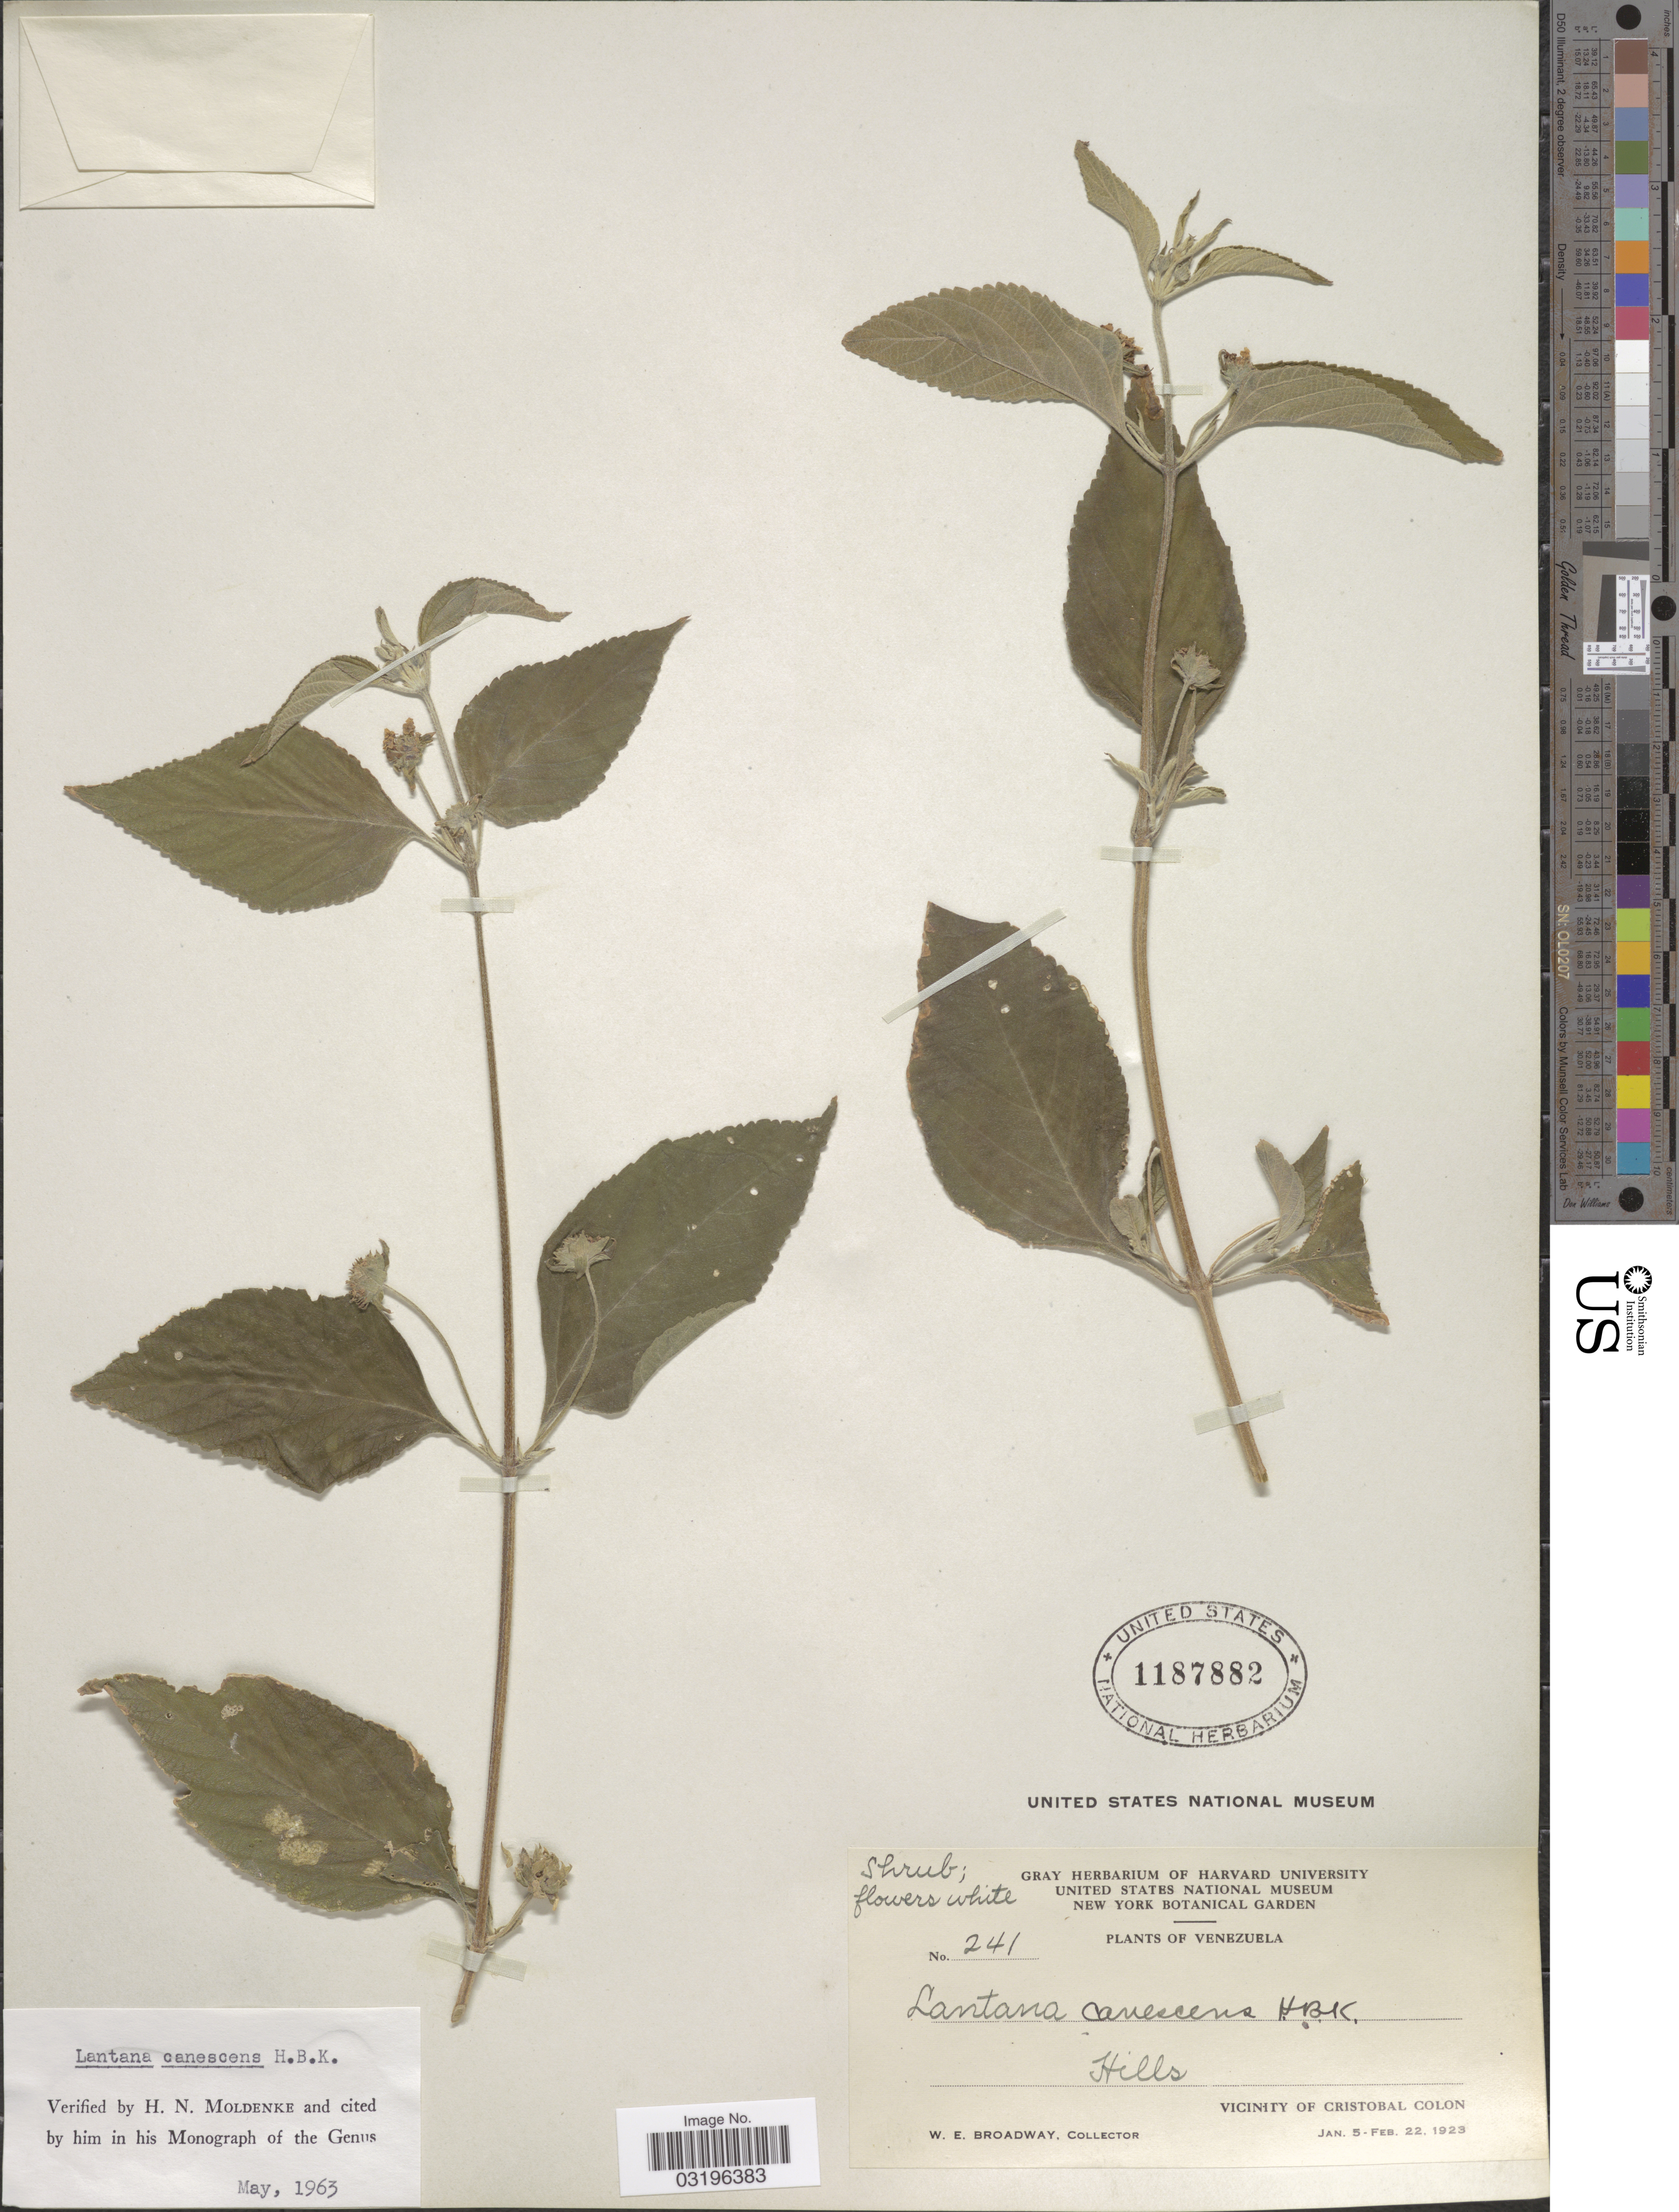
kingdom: Plantae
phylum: Tracheophyta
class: Magnoliopsida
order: Lamiales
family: Verbenaceae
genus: Lantana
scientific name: Lantana canescens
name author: Kunth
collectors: W. E. Broadway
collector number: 241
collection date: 1923-01-05/1923-02-22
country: Venezuela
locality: Hills. Vicinity of Cristobal Colon.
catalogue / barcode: US 1187882